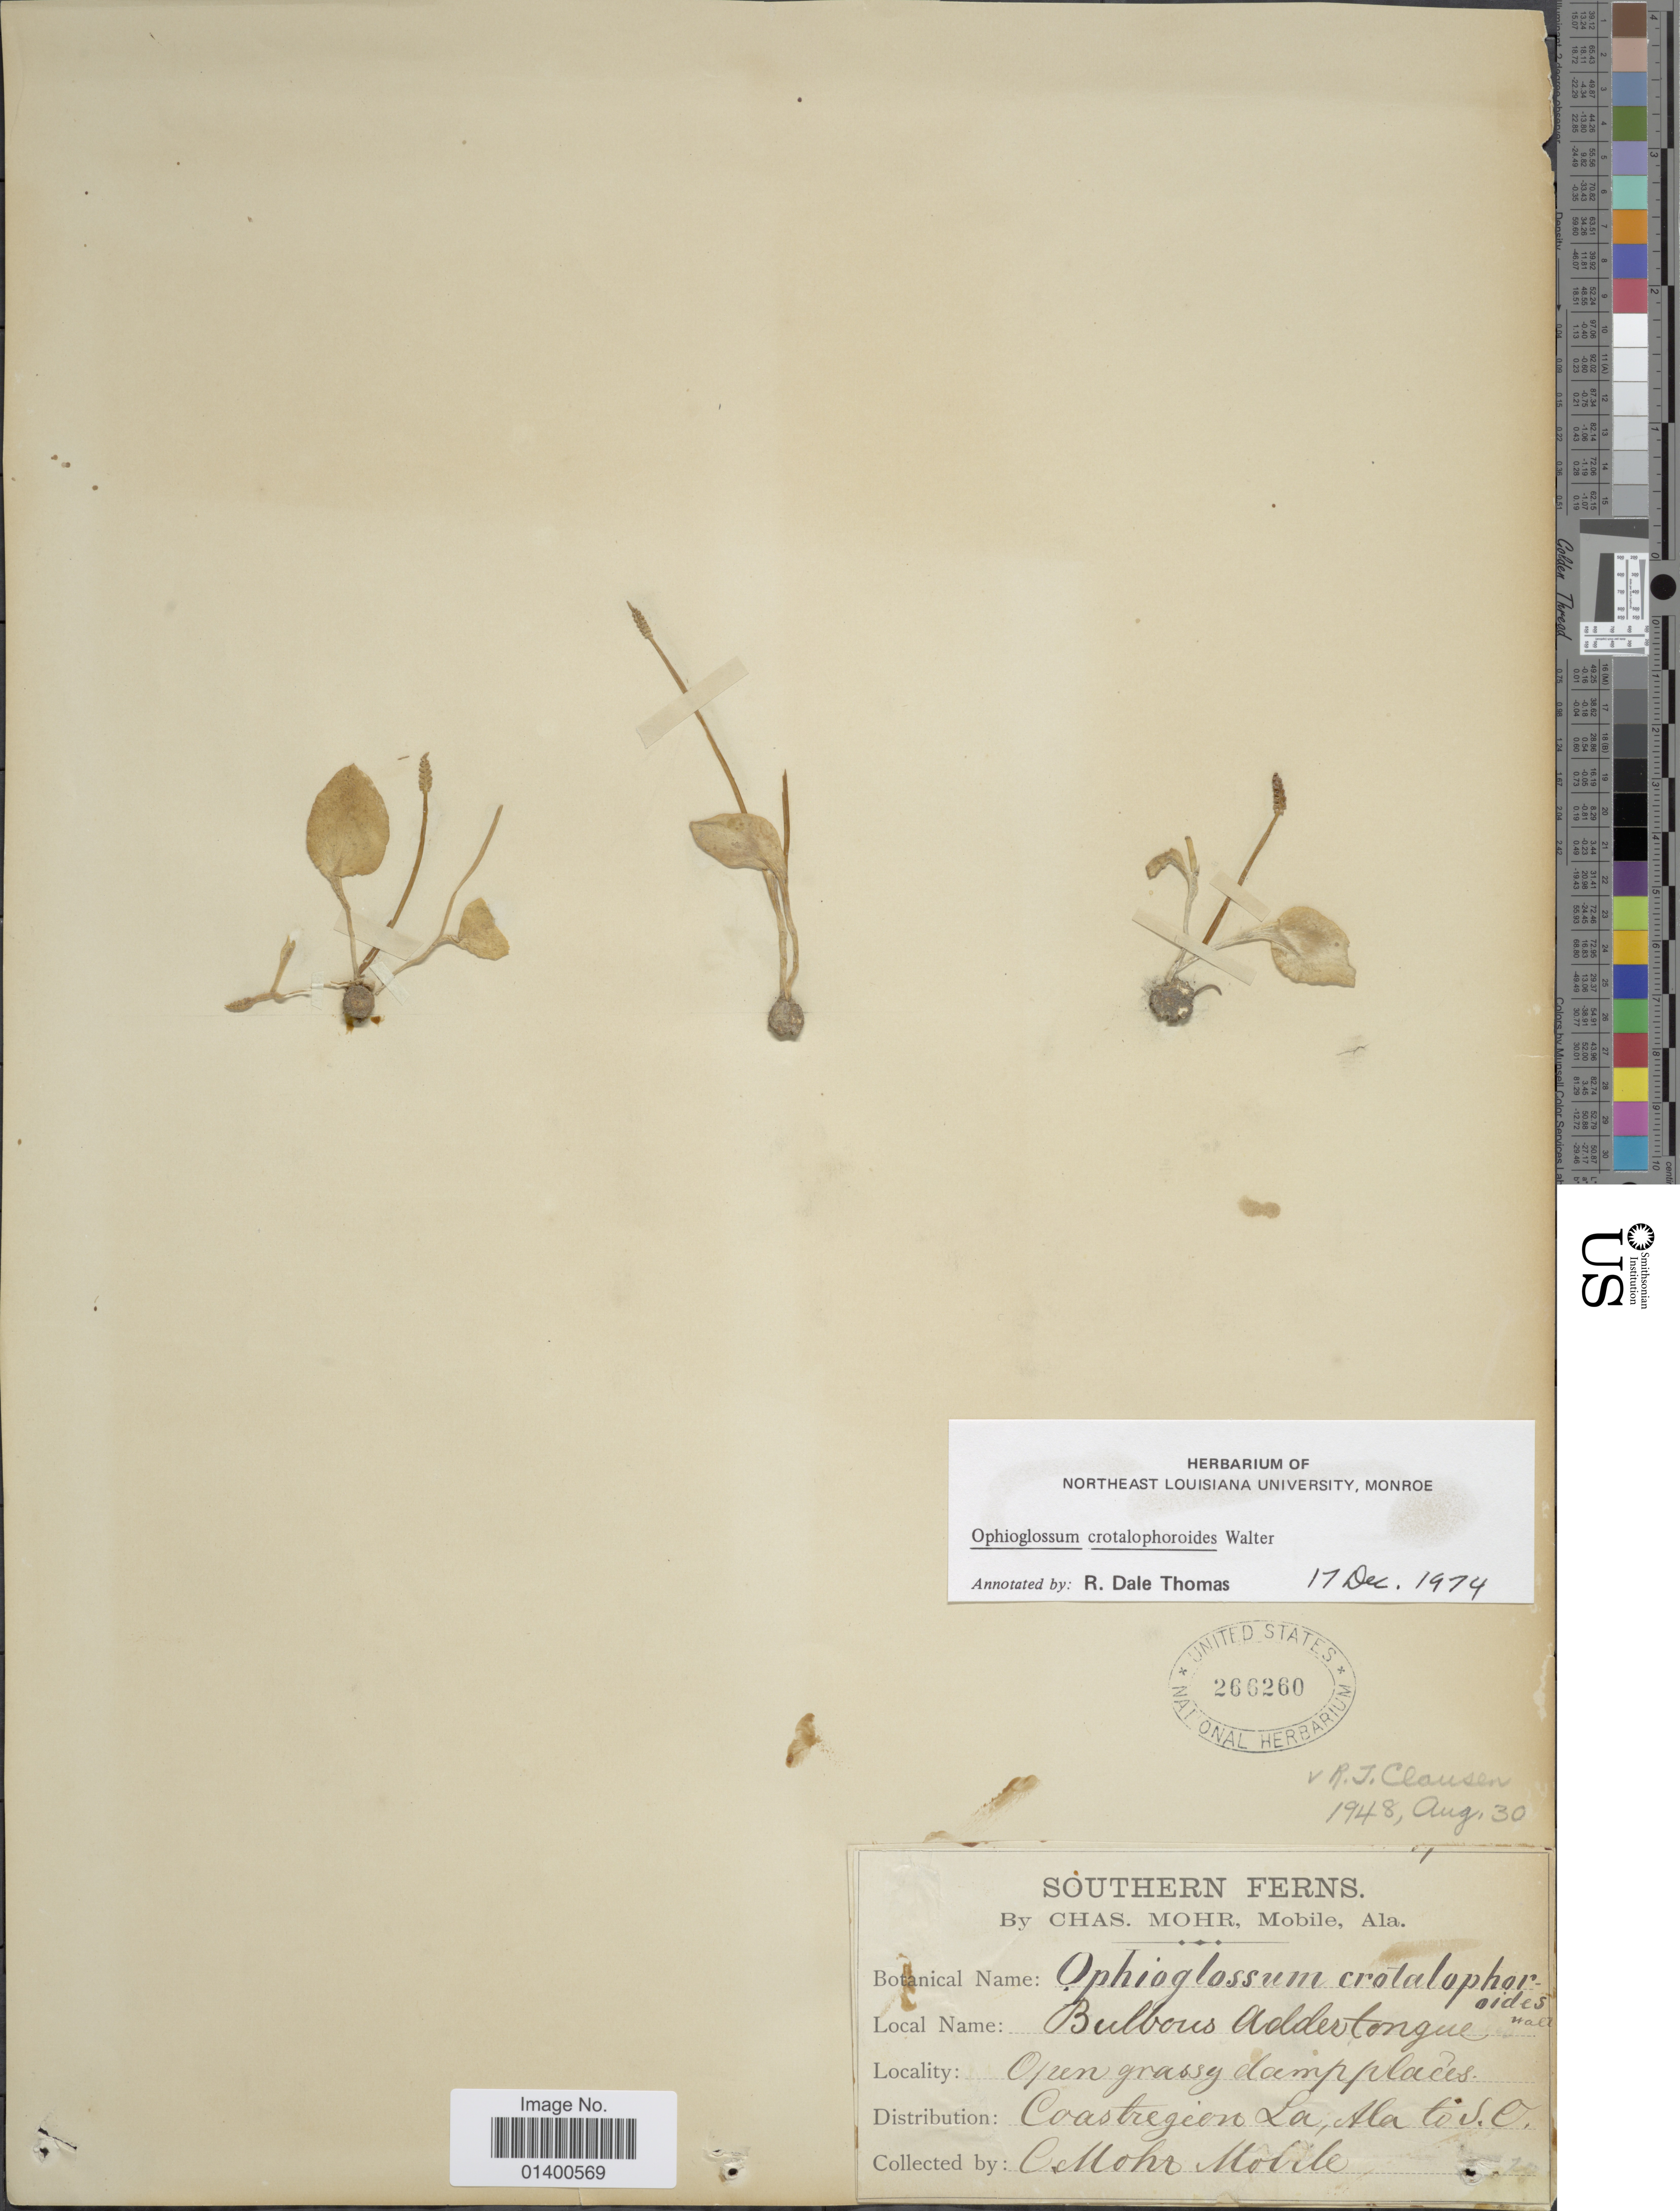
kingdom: Plantae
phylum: Tracheophyta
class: Polypodiopsida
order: Ophioglossales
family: Ophioglossaceae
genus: Ophioglossum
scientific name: Ophioglossum crotalophoroides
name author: Walter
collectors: C. T. Mohr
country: United States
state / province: Alabama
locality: Southern Ferns, Mobile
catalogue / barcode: US 266260